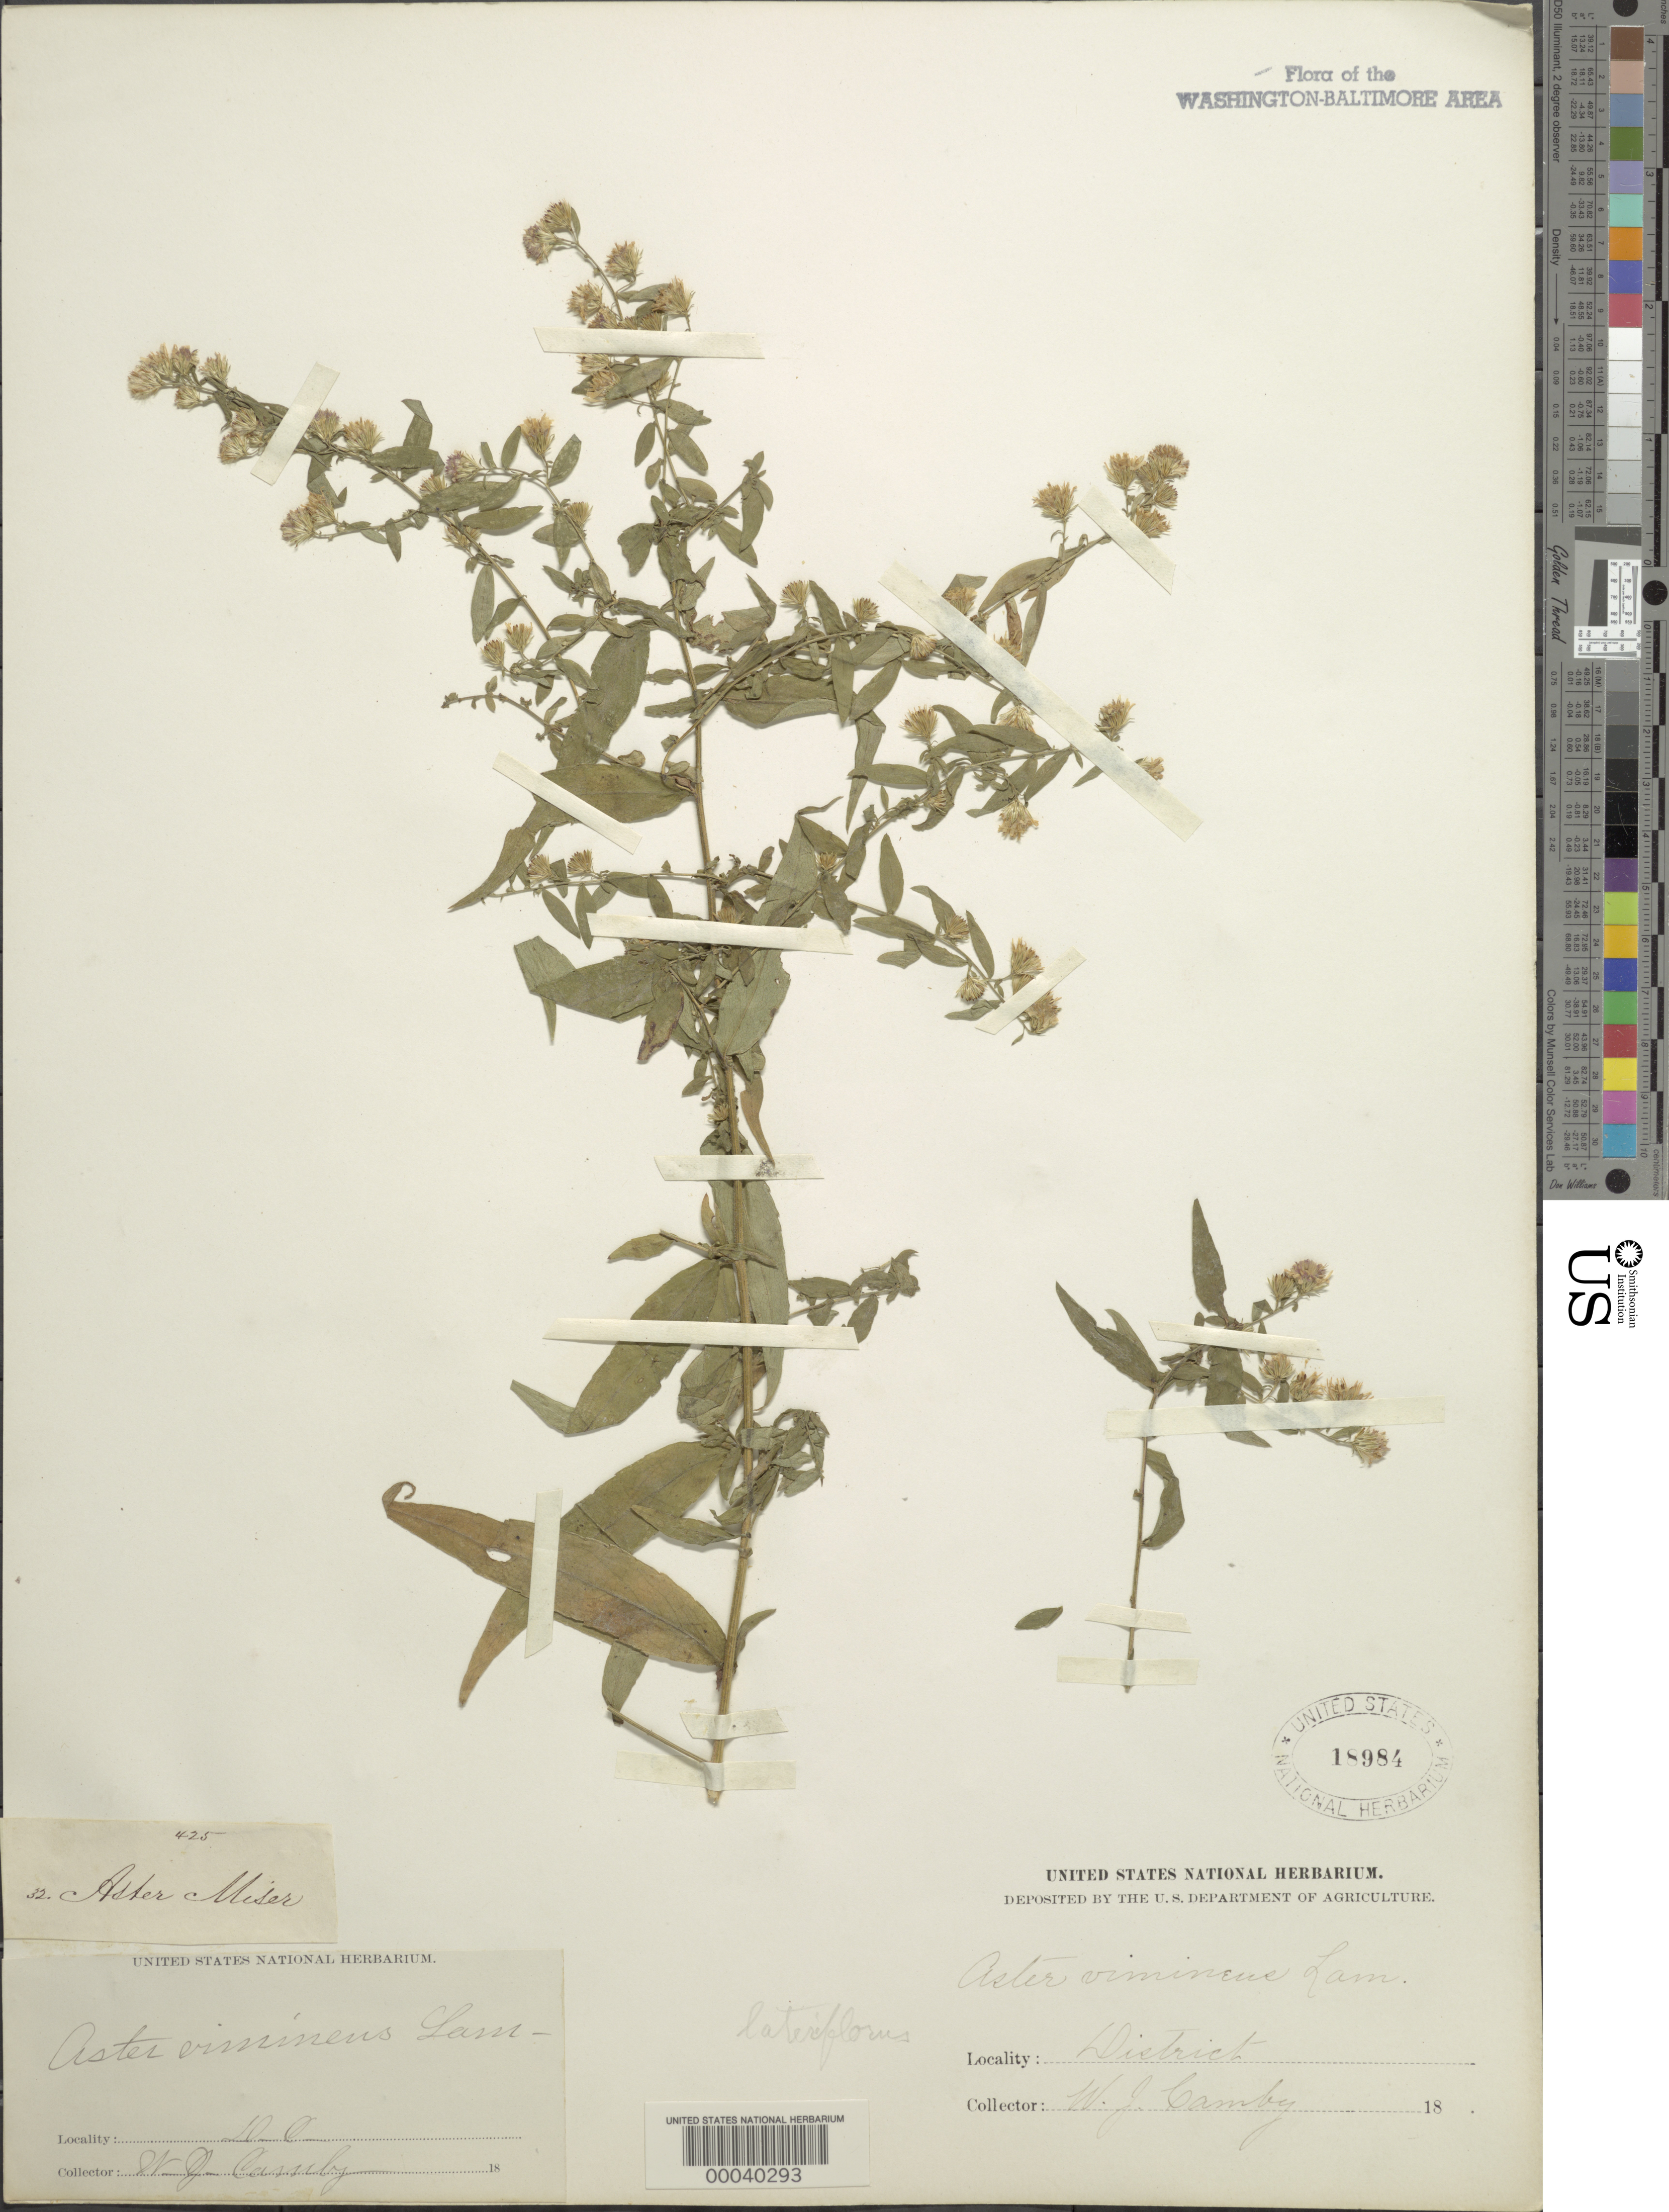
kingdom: Plantae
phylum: Tracheophyta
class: Magnoliopsida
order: Asterales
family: Asteraceae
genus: Symphyotrichum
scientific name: Symphyotrichum lateriflorum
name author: (L.) Á. Löve & D. Löve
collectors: W. Camby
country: United States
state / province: District of Columbia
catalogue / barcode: US 18984